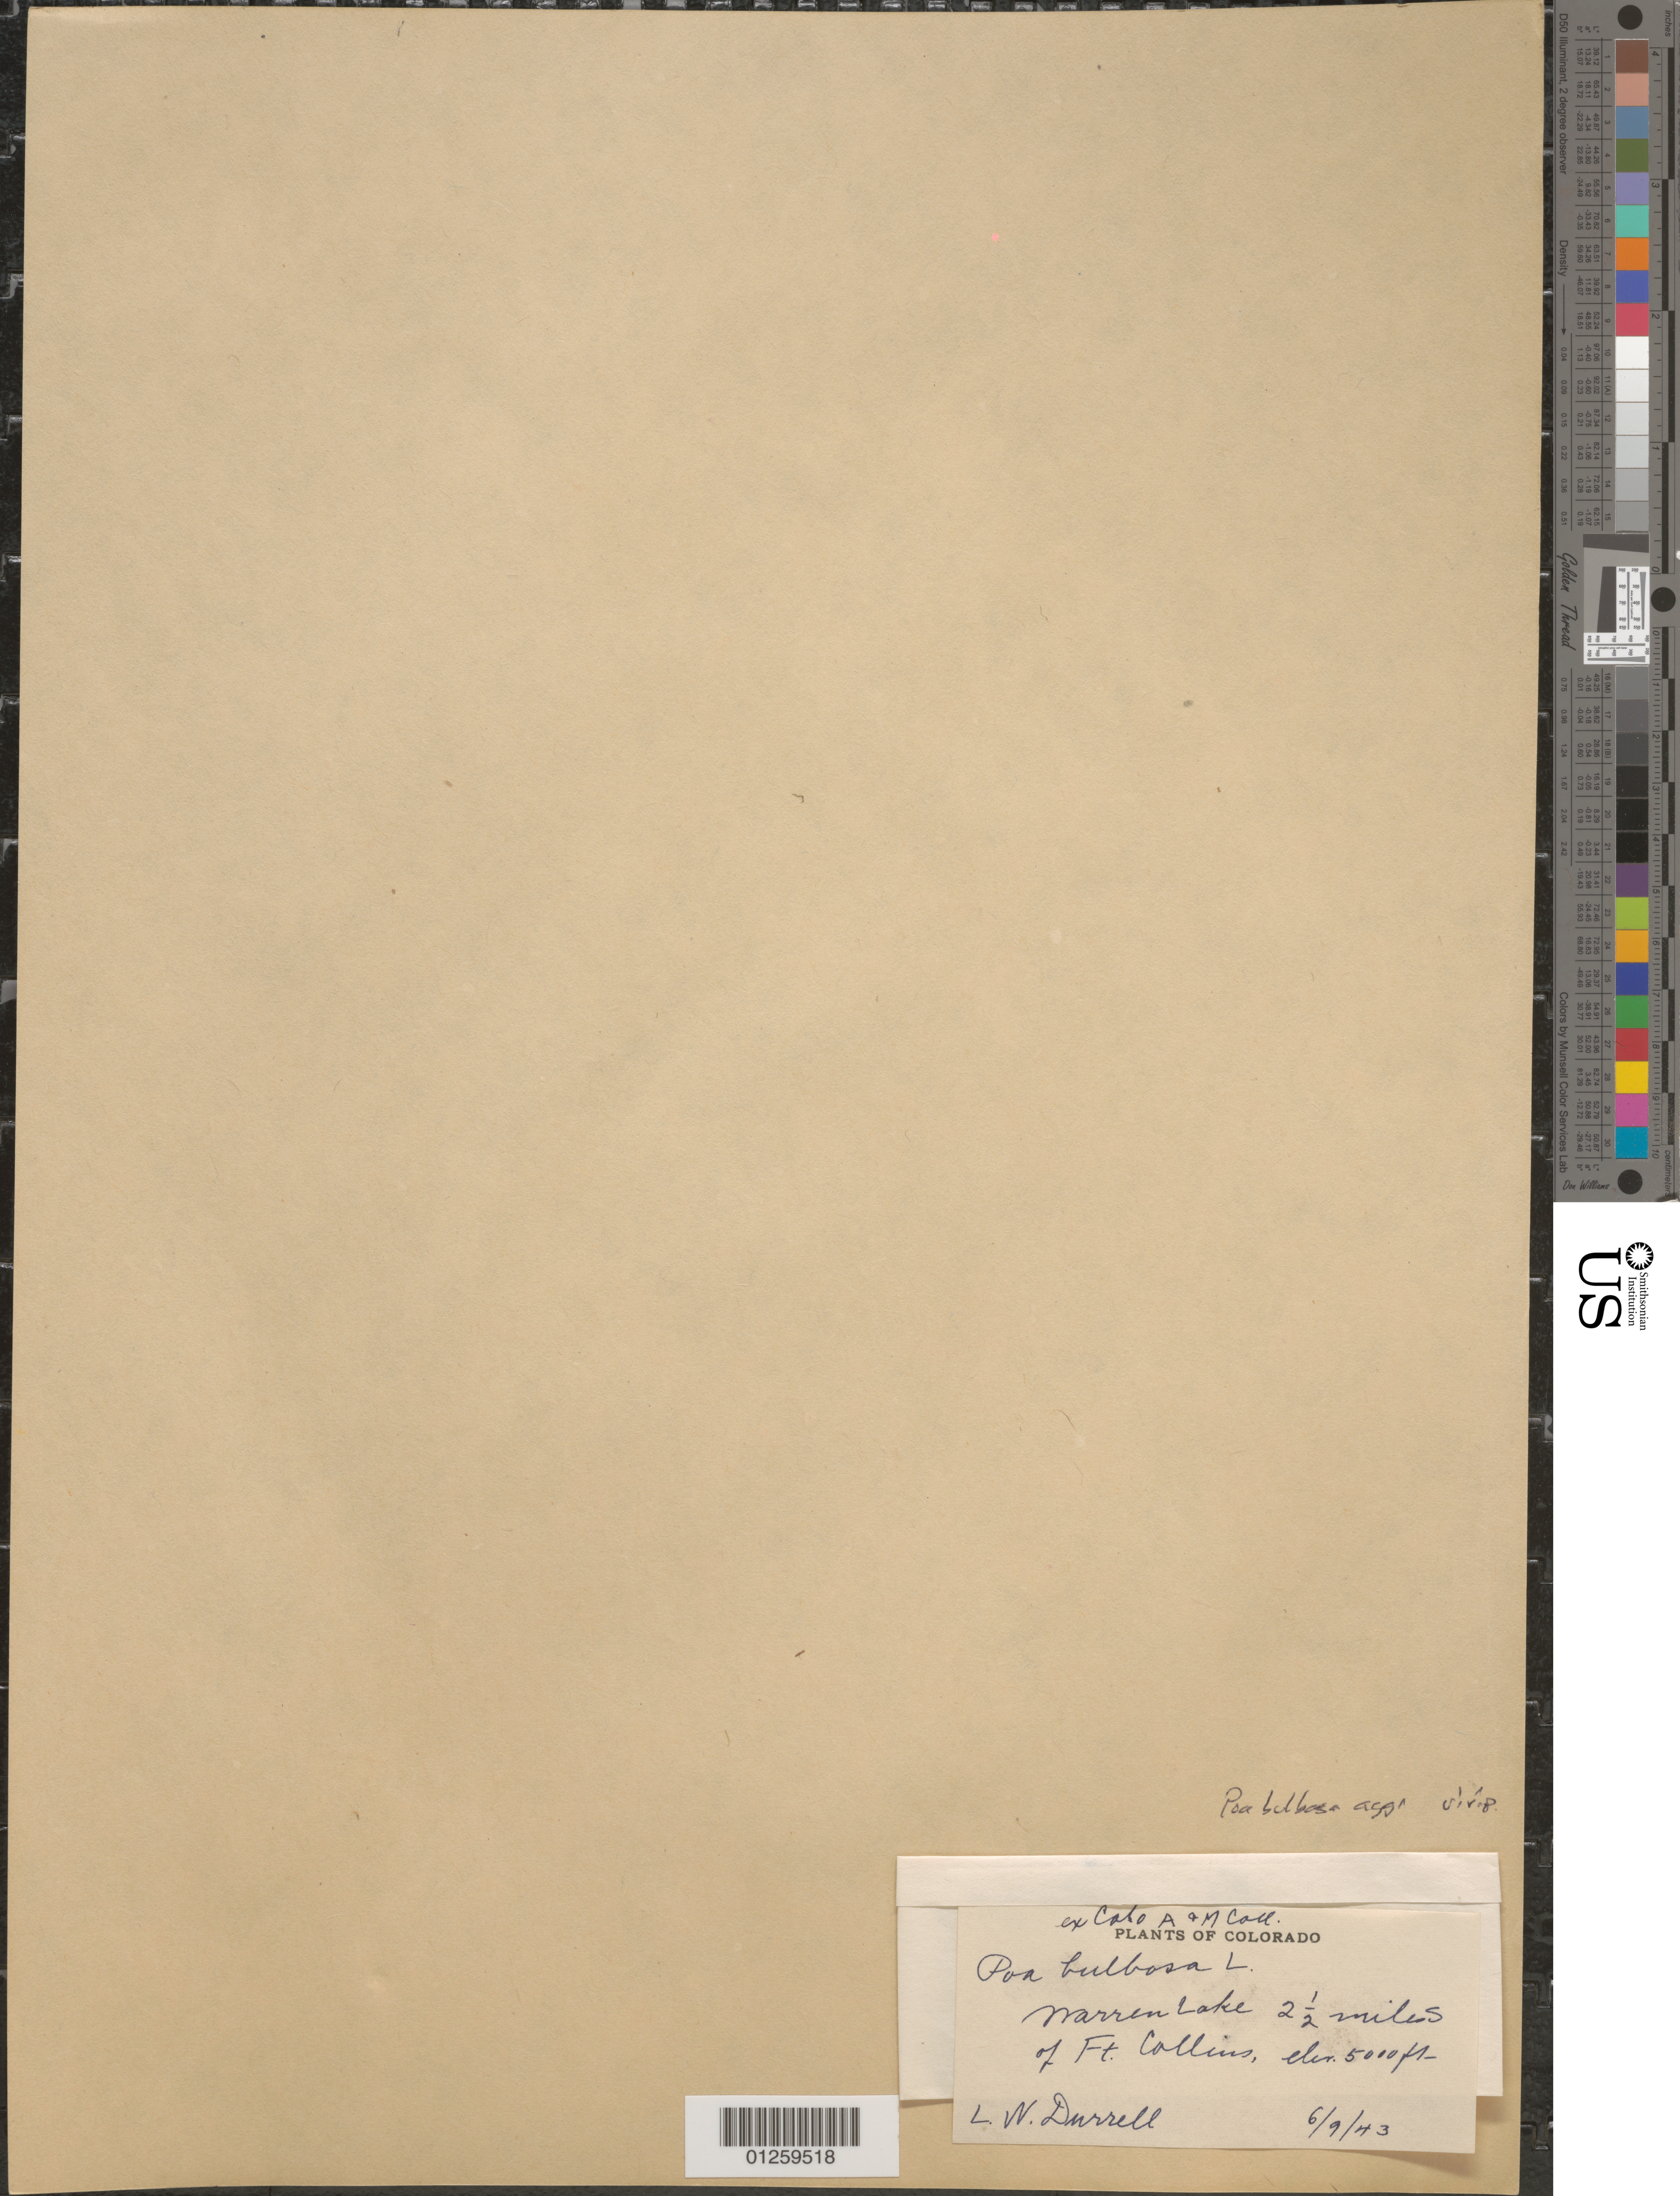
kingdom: Plantae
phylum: Tracheophyta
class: Liliopsida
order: Poales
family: Poaceae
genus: Poa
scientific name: Poa bulbosa agg. viviparous plant(s)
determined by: Soreng, Robert J., Research Associate (BOT), Smithsonian Institution - National Museum of Natural History (UNITED STATES)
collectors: L. Durrell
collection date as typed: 6/9/43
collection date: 1943-09-06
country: United States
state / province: Colorado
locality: MarrenLake 2 1/2 miles of Ft. Collins.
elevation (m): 1524